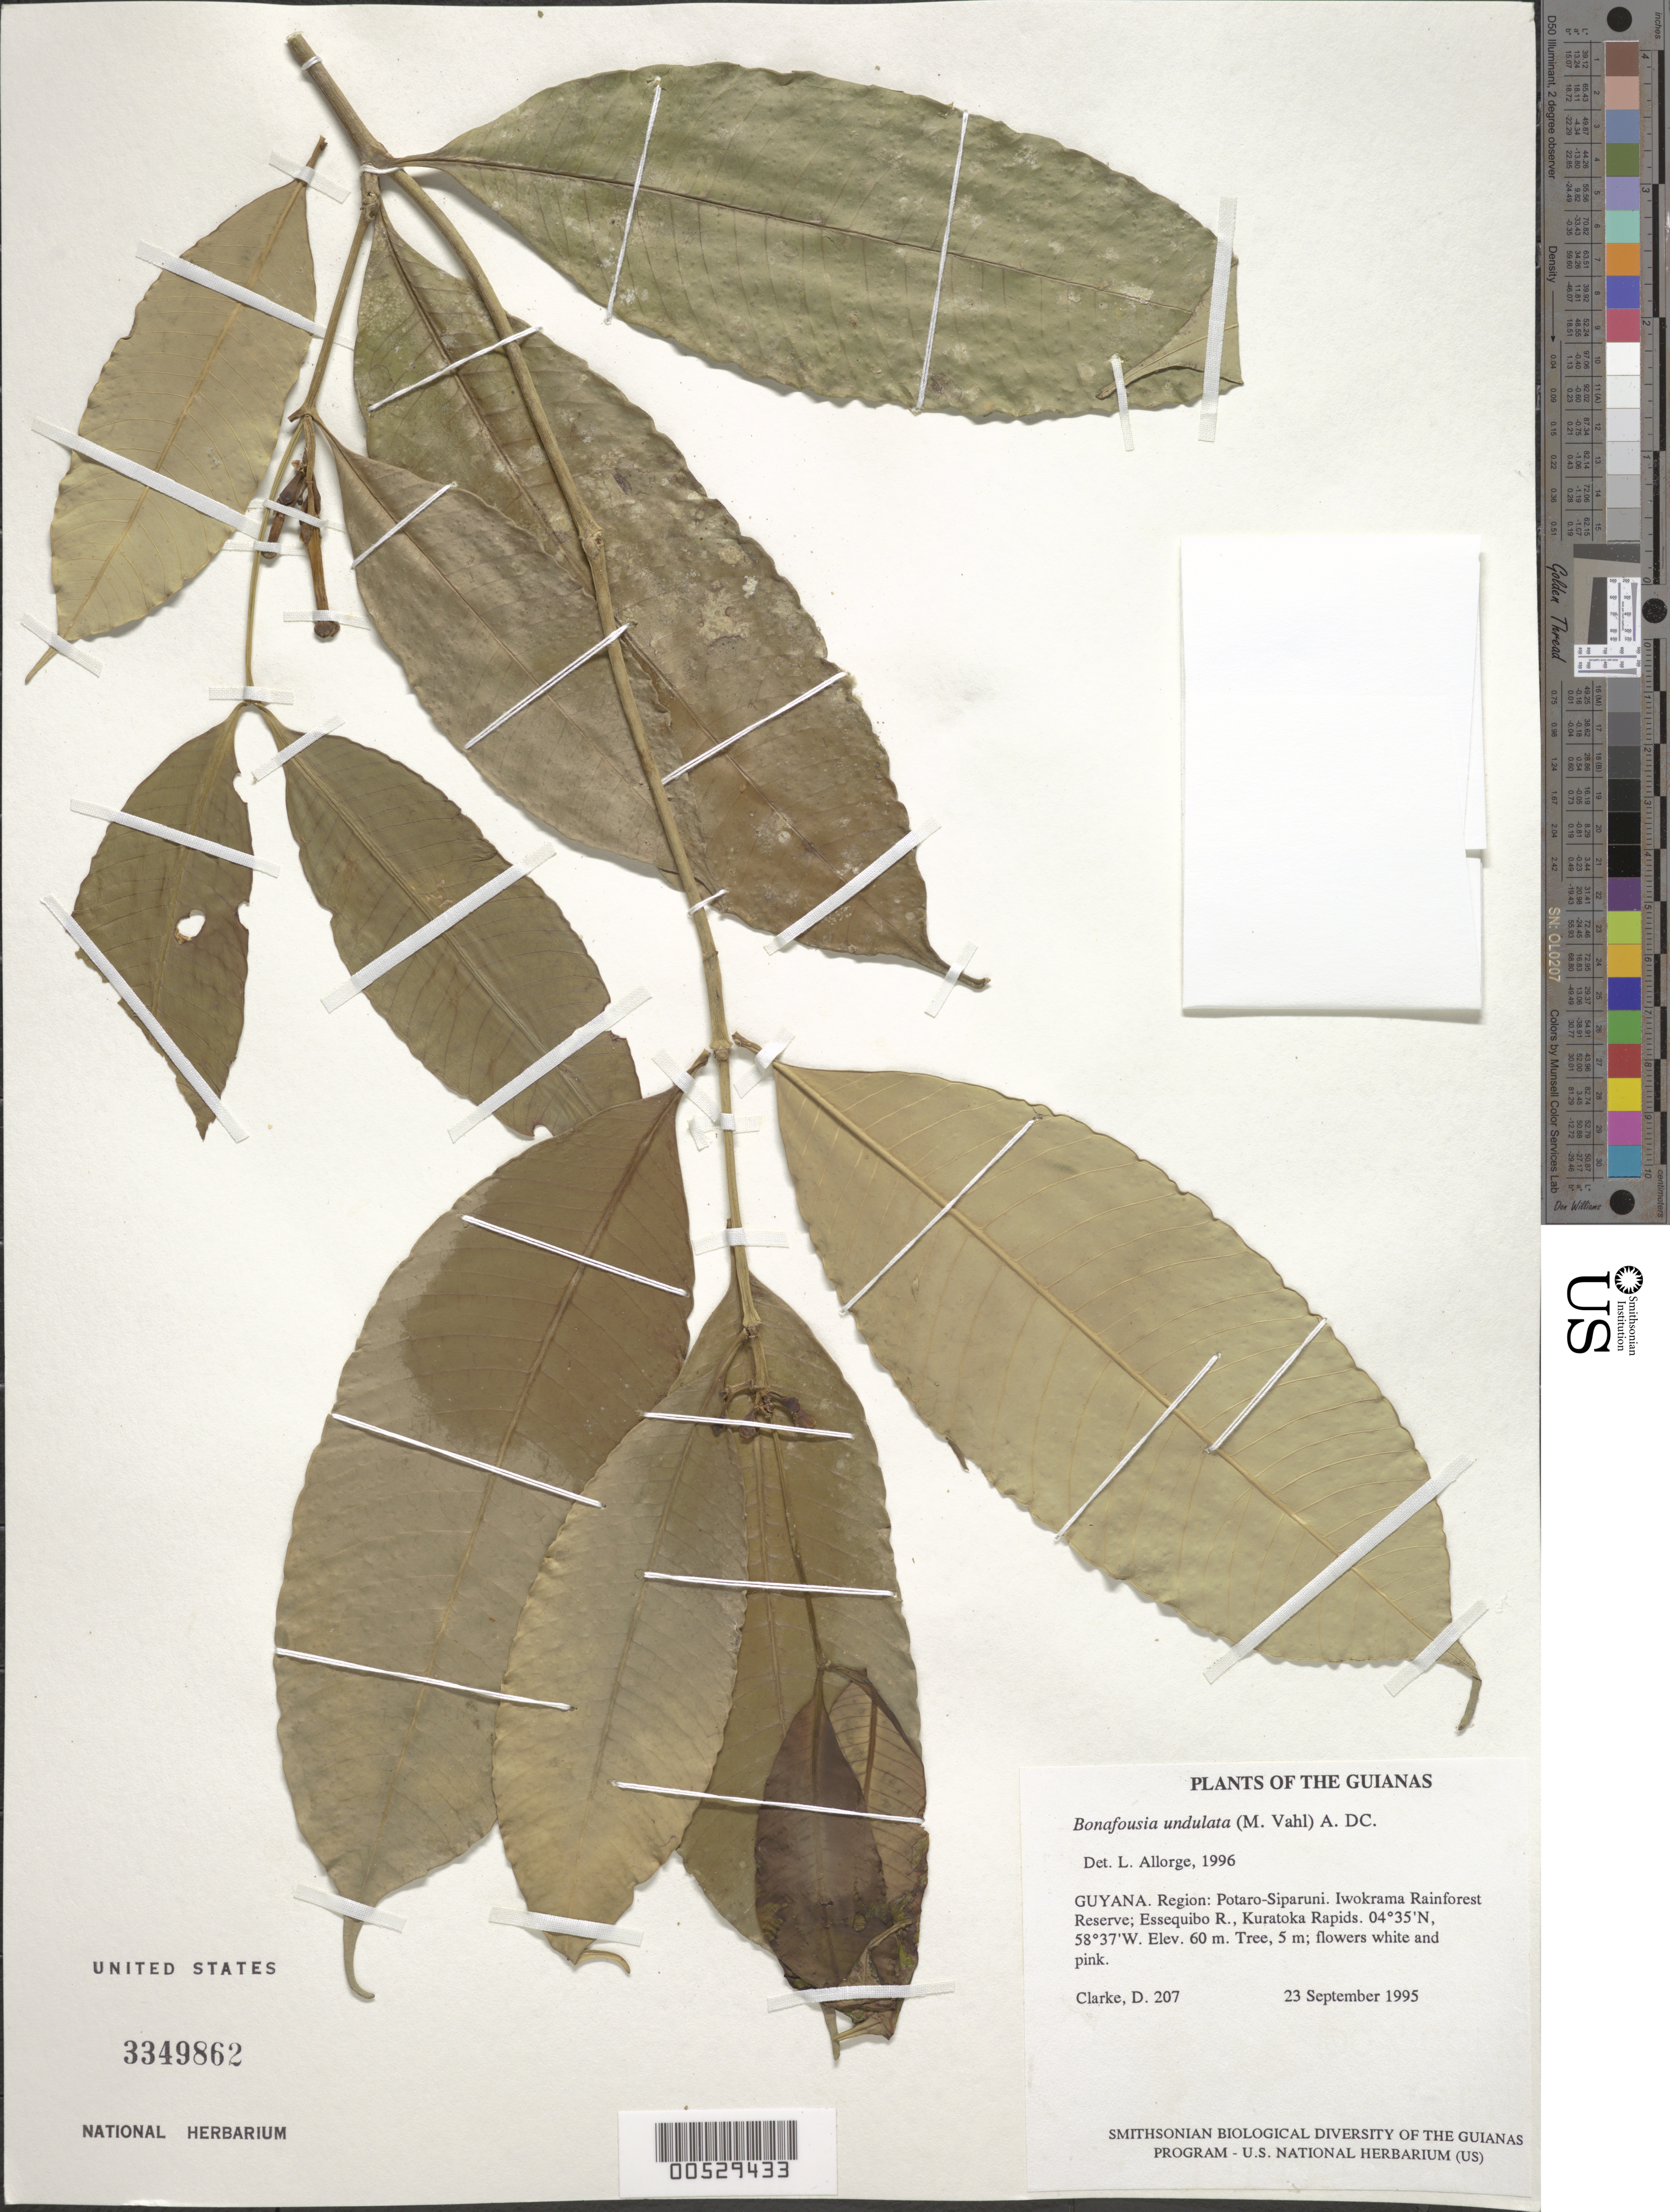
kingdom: Plantae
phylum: Tracheophyta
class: Magnoliopsida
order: Gentianales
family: Apocynaceae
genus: Bonafousia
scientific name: Bonafousia undulata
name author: (Vahl) A. DC.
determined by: Allorge, L.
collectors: H. D. Clarke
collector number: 207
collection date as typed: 23 September 1995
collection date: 1995-09-23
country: Guyana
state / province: Potaro-Siparuni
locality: Iwokrama Rainforest Reserve; Essequibo R., Kuratoka Rapids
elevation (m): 60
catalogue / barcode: US 3349862